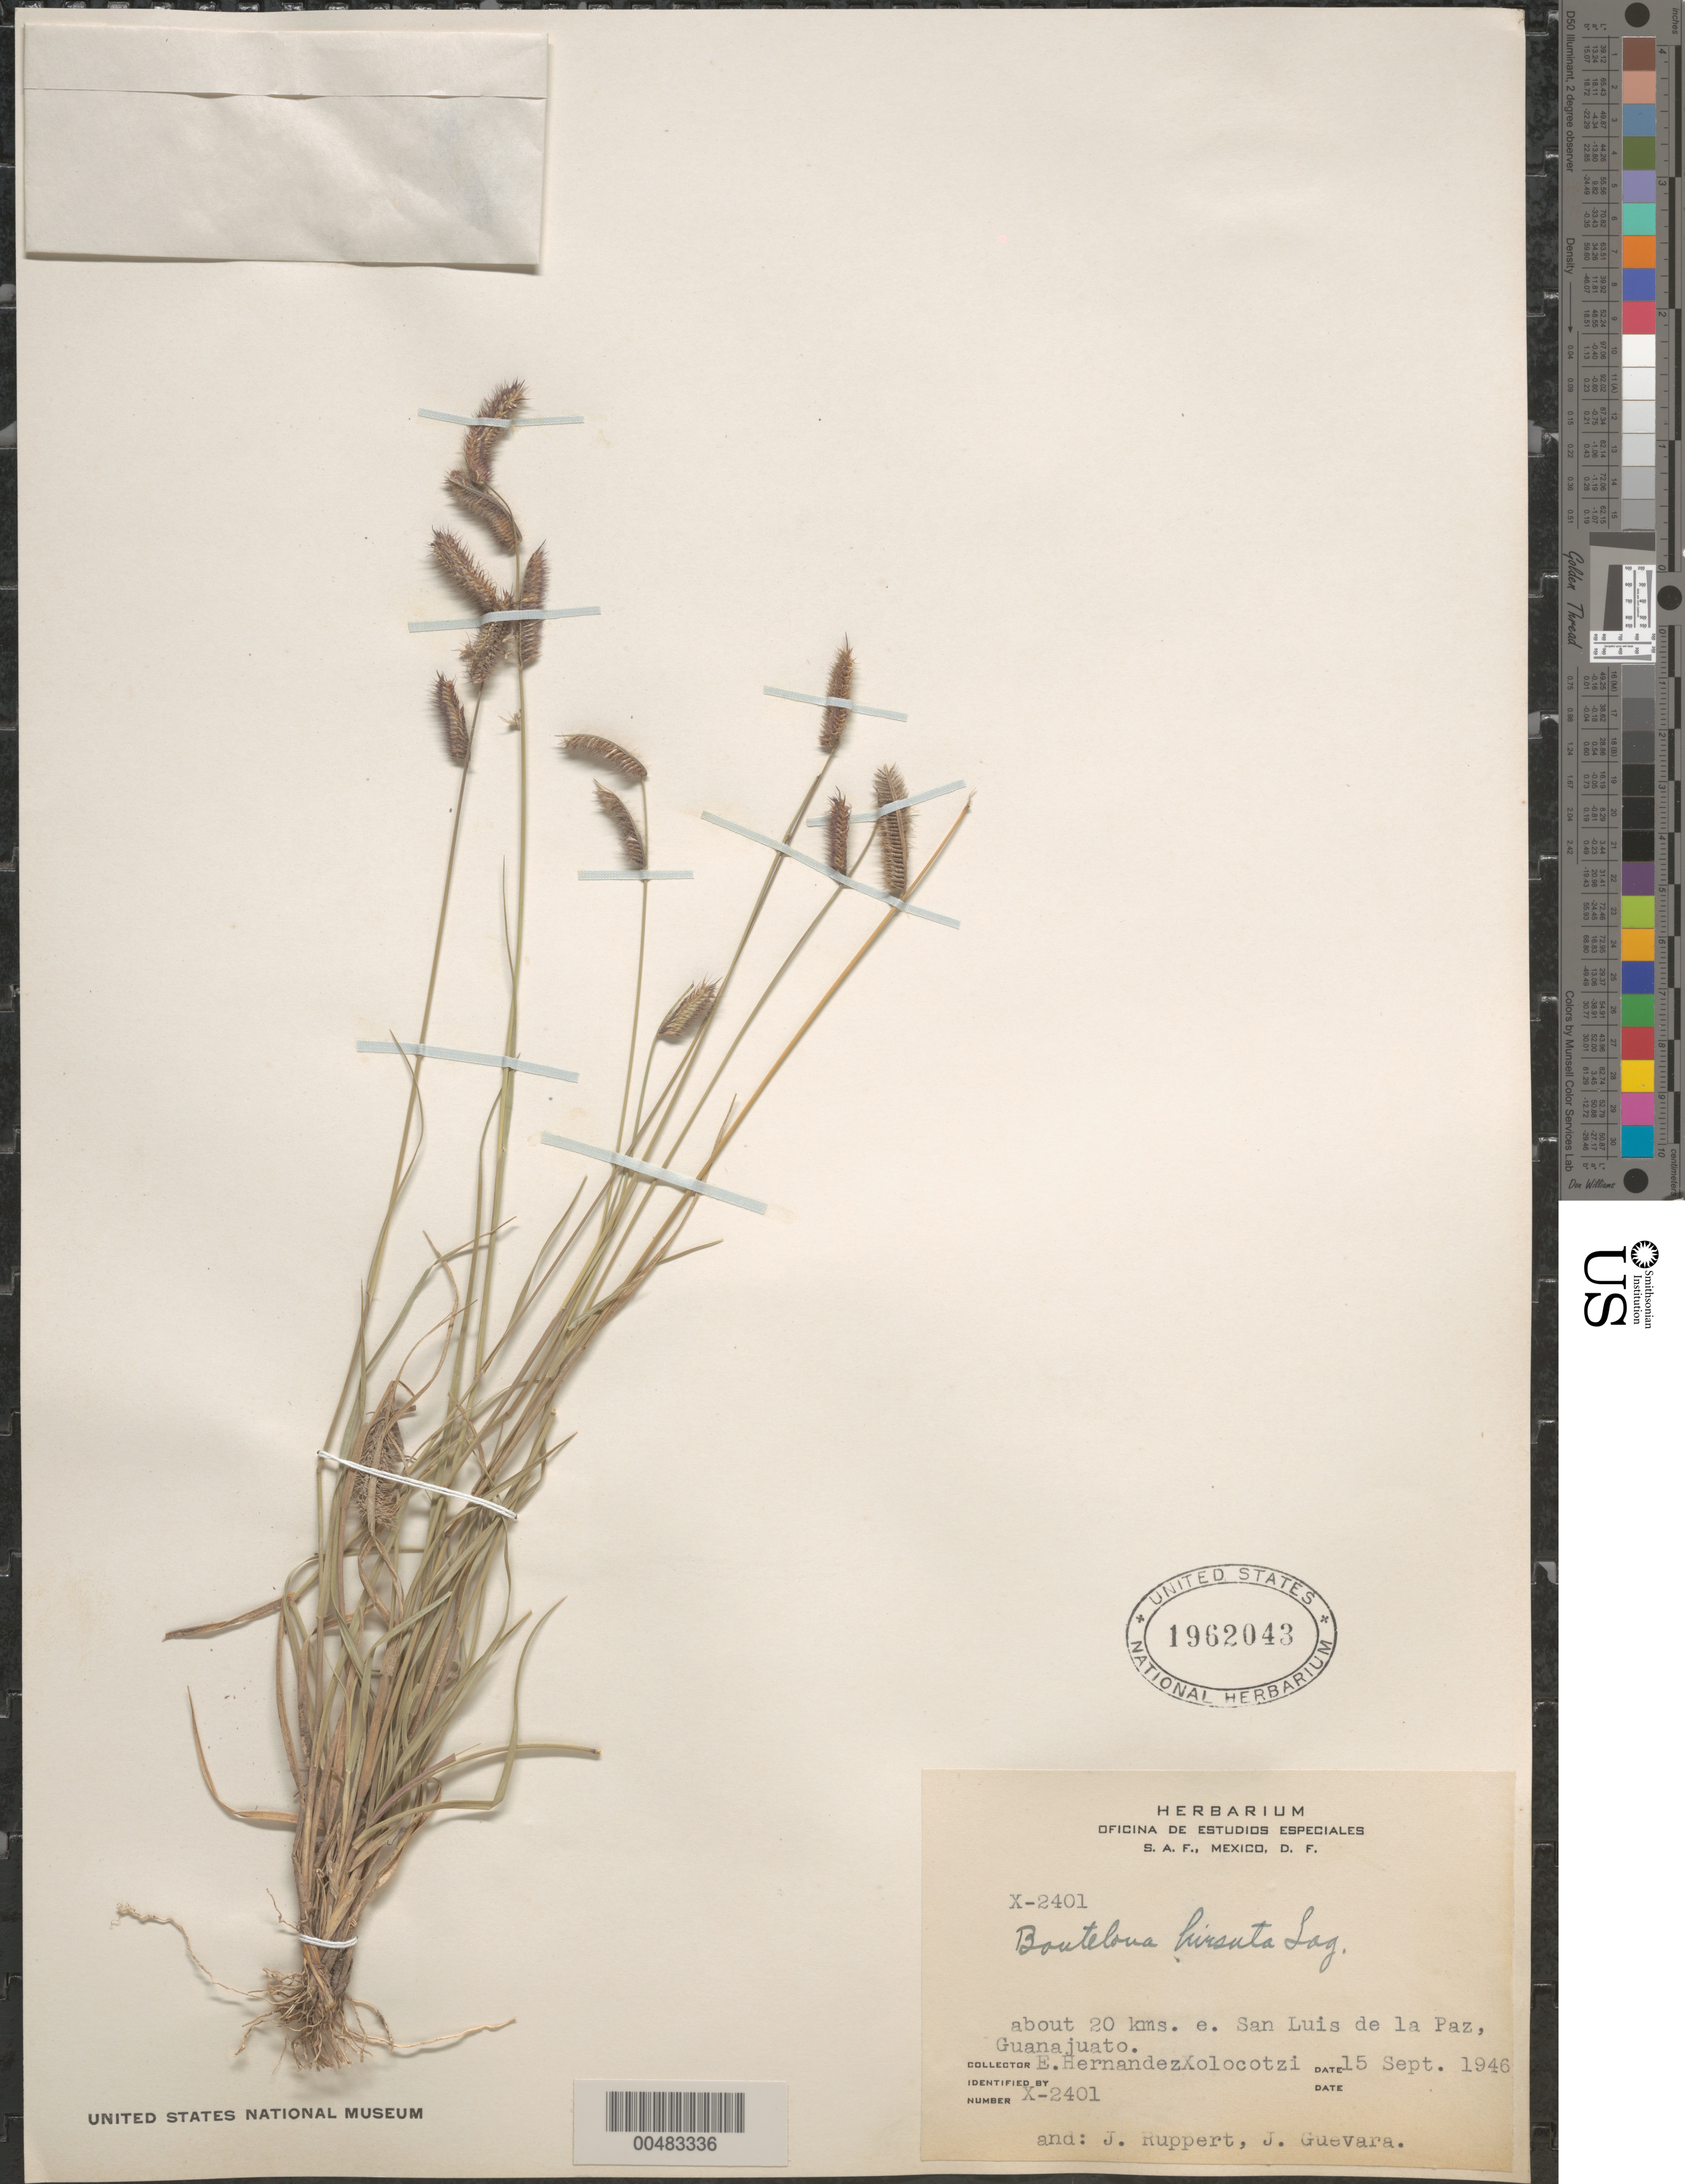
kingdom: Plantae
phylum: Tracheophyta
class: Liliopsida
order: Poales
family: Poaceae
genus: Bouteloua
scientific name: Bouteloua hirsuta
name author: Lag.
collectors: E. I. Hernández-X., J. Ruppert & J. Guevara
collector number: X-2401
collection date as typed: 15 Sep 1946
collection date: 1946-09-15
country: Mexico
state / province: Guanajuato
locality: About 20 km E of San Luis de la Paz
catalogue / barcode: US 1962043